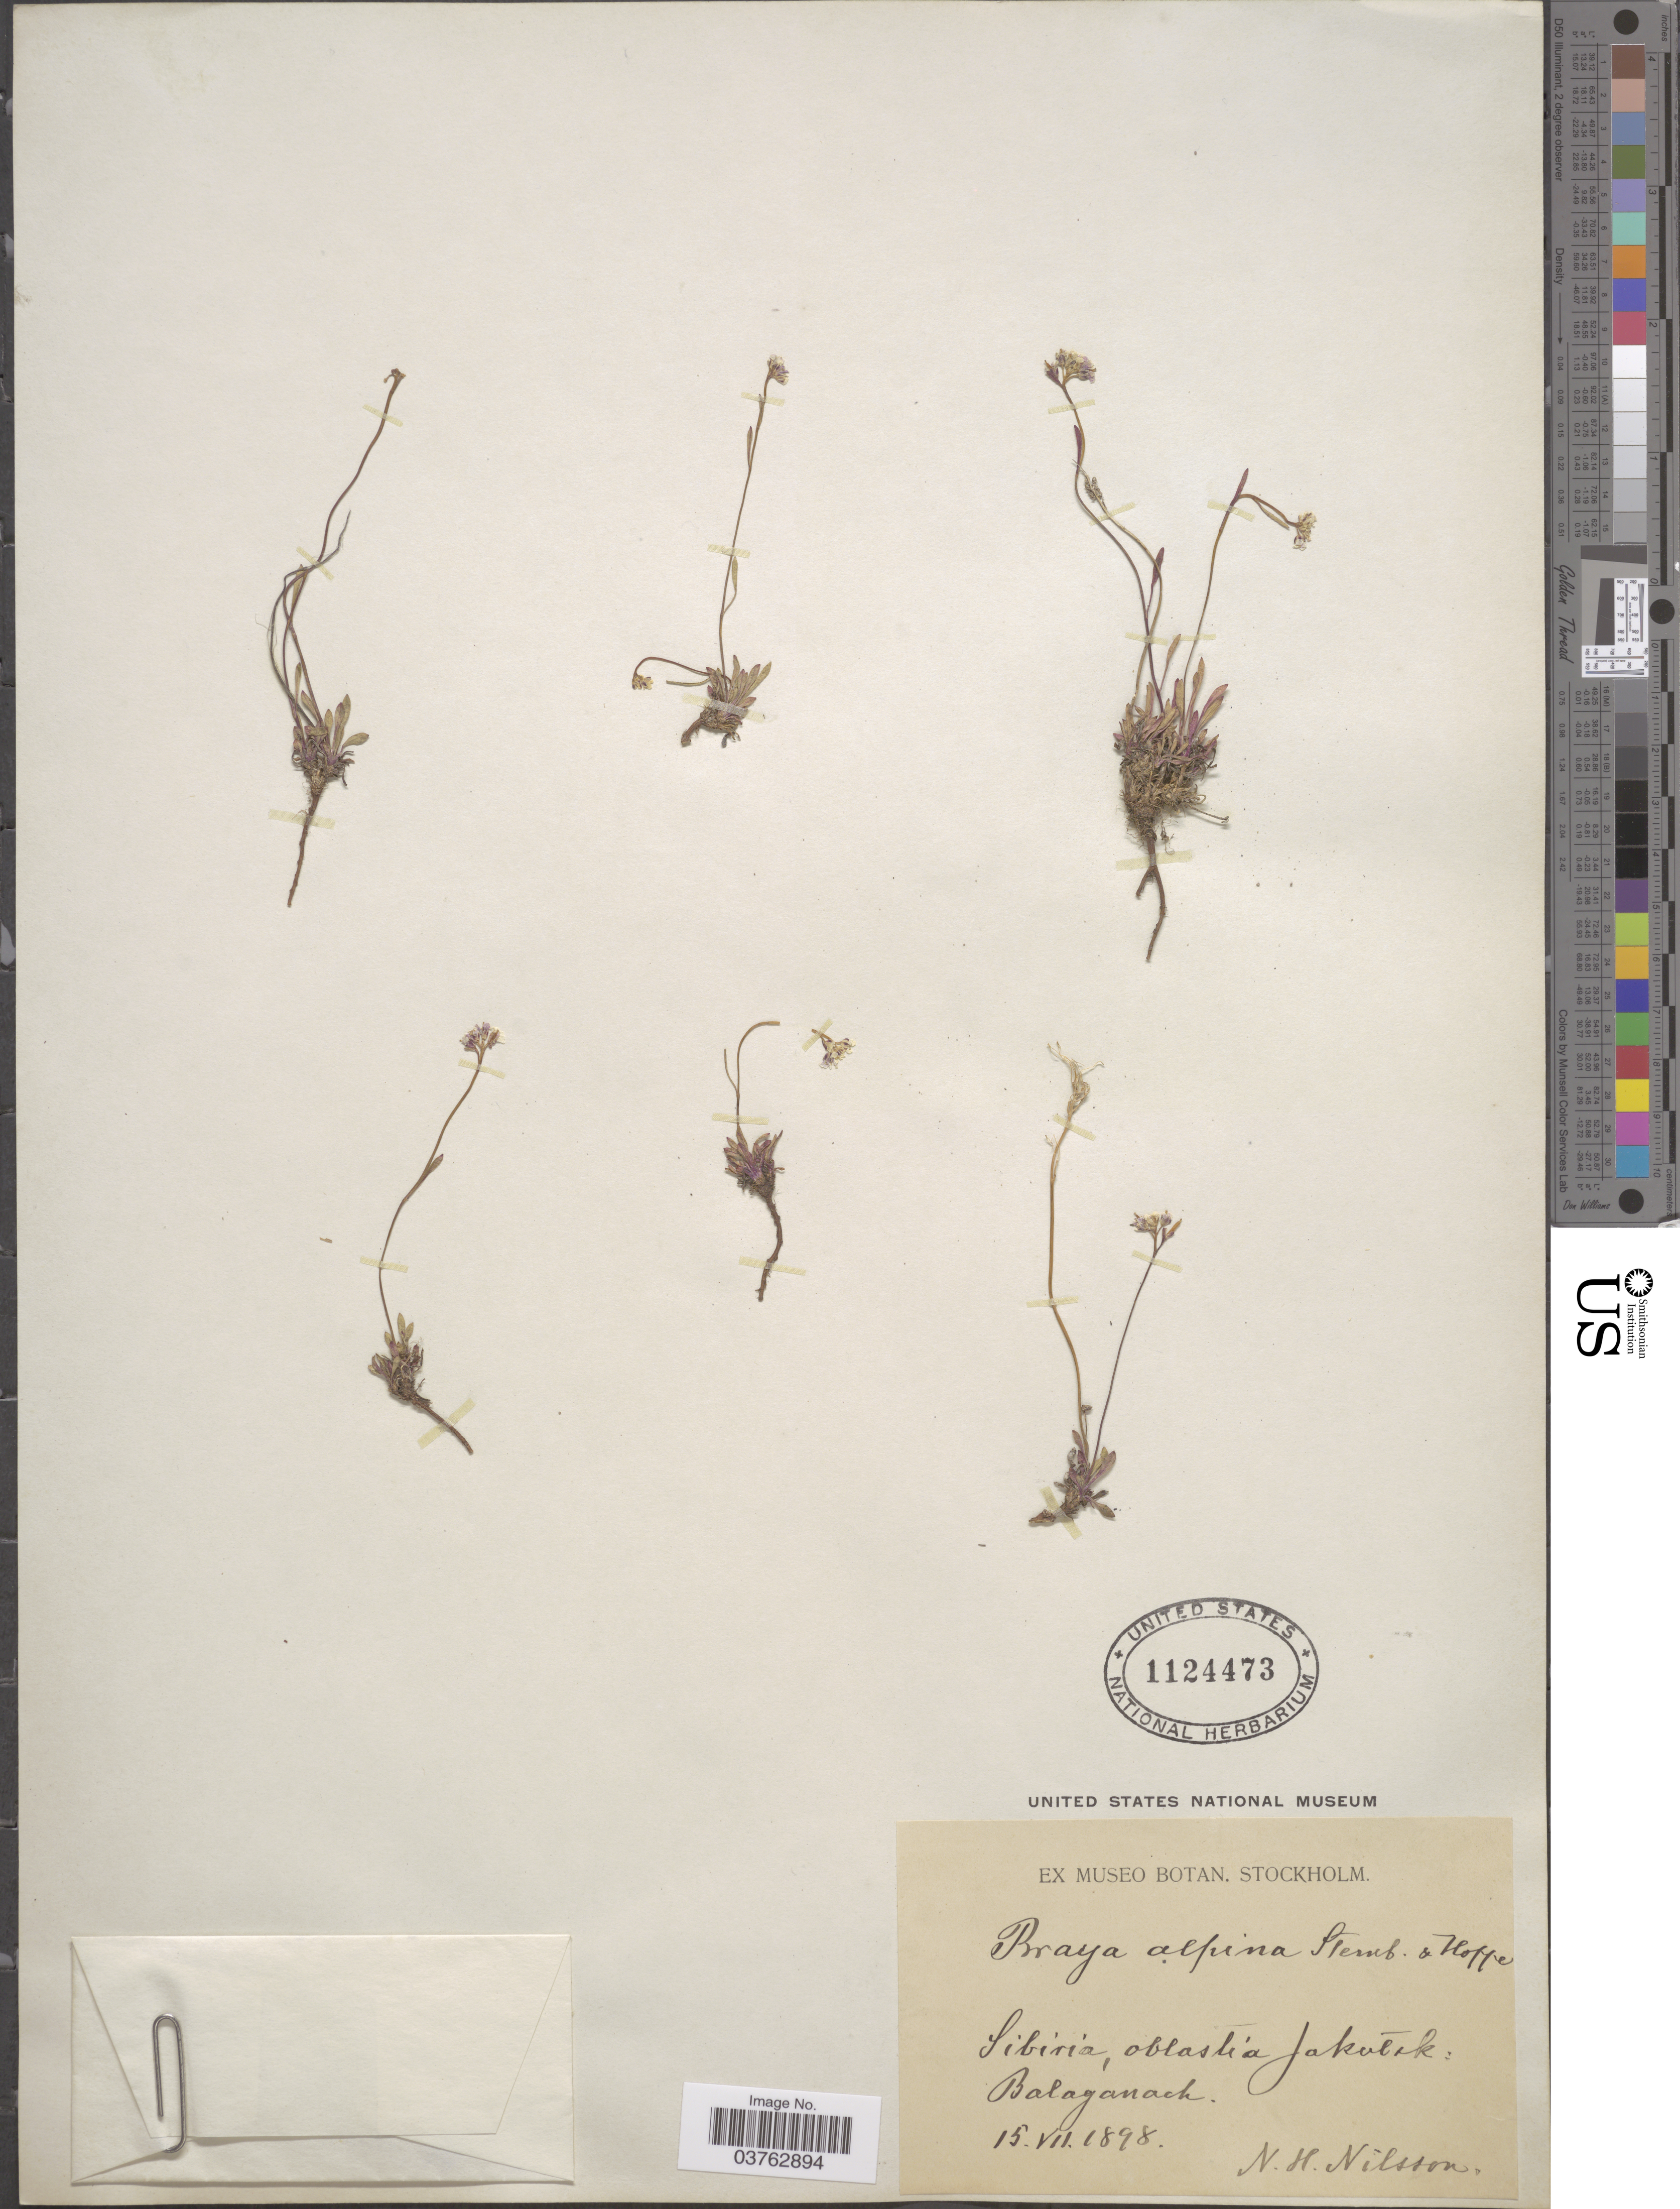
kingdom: Plantae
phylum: Tracheophyta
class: Magnoliopsida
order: Brassicales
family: Brassicaceae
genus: Braya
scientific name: Braya alpina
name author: Sternb. & Hoppe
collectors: N. H. Nilsson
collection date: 1898-07-15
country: Russian Federation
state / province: Sakha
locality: Sibiria, oblastia Jakutsk: Balaganach.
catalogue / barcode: US 1124473